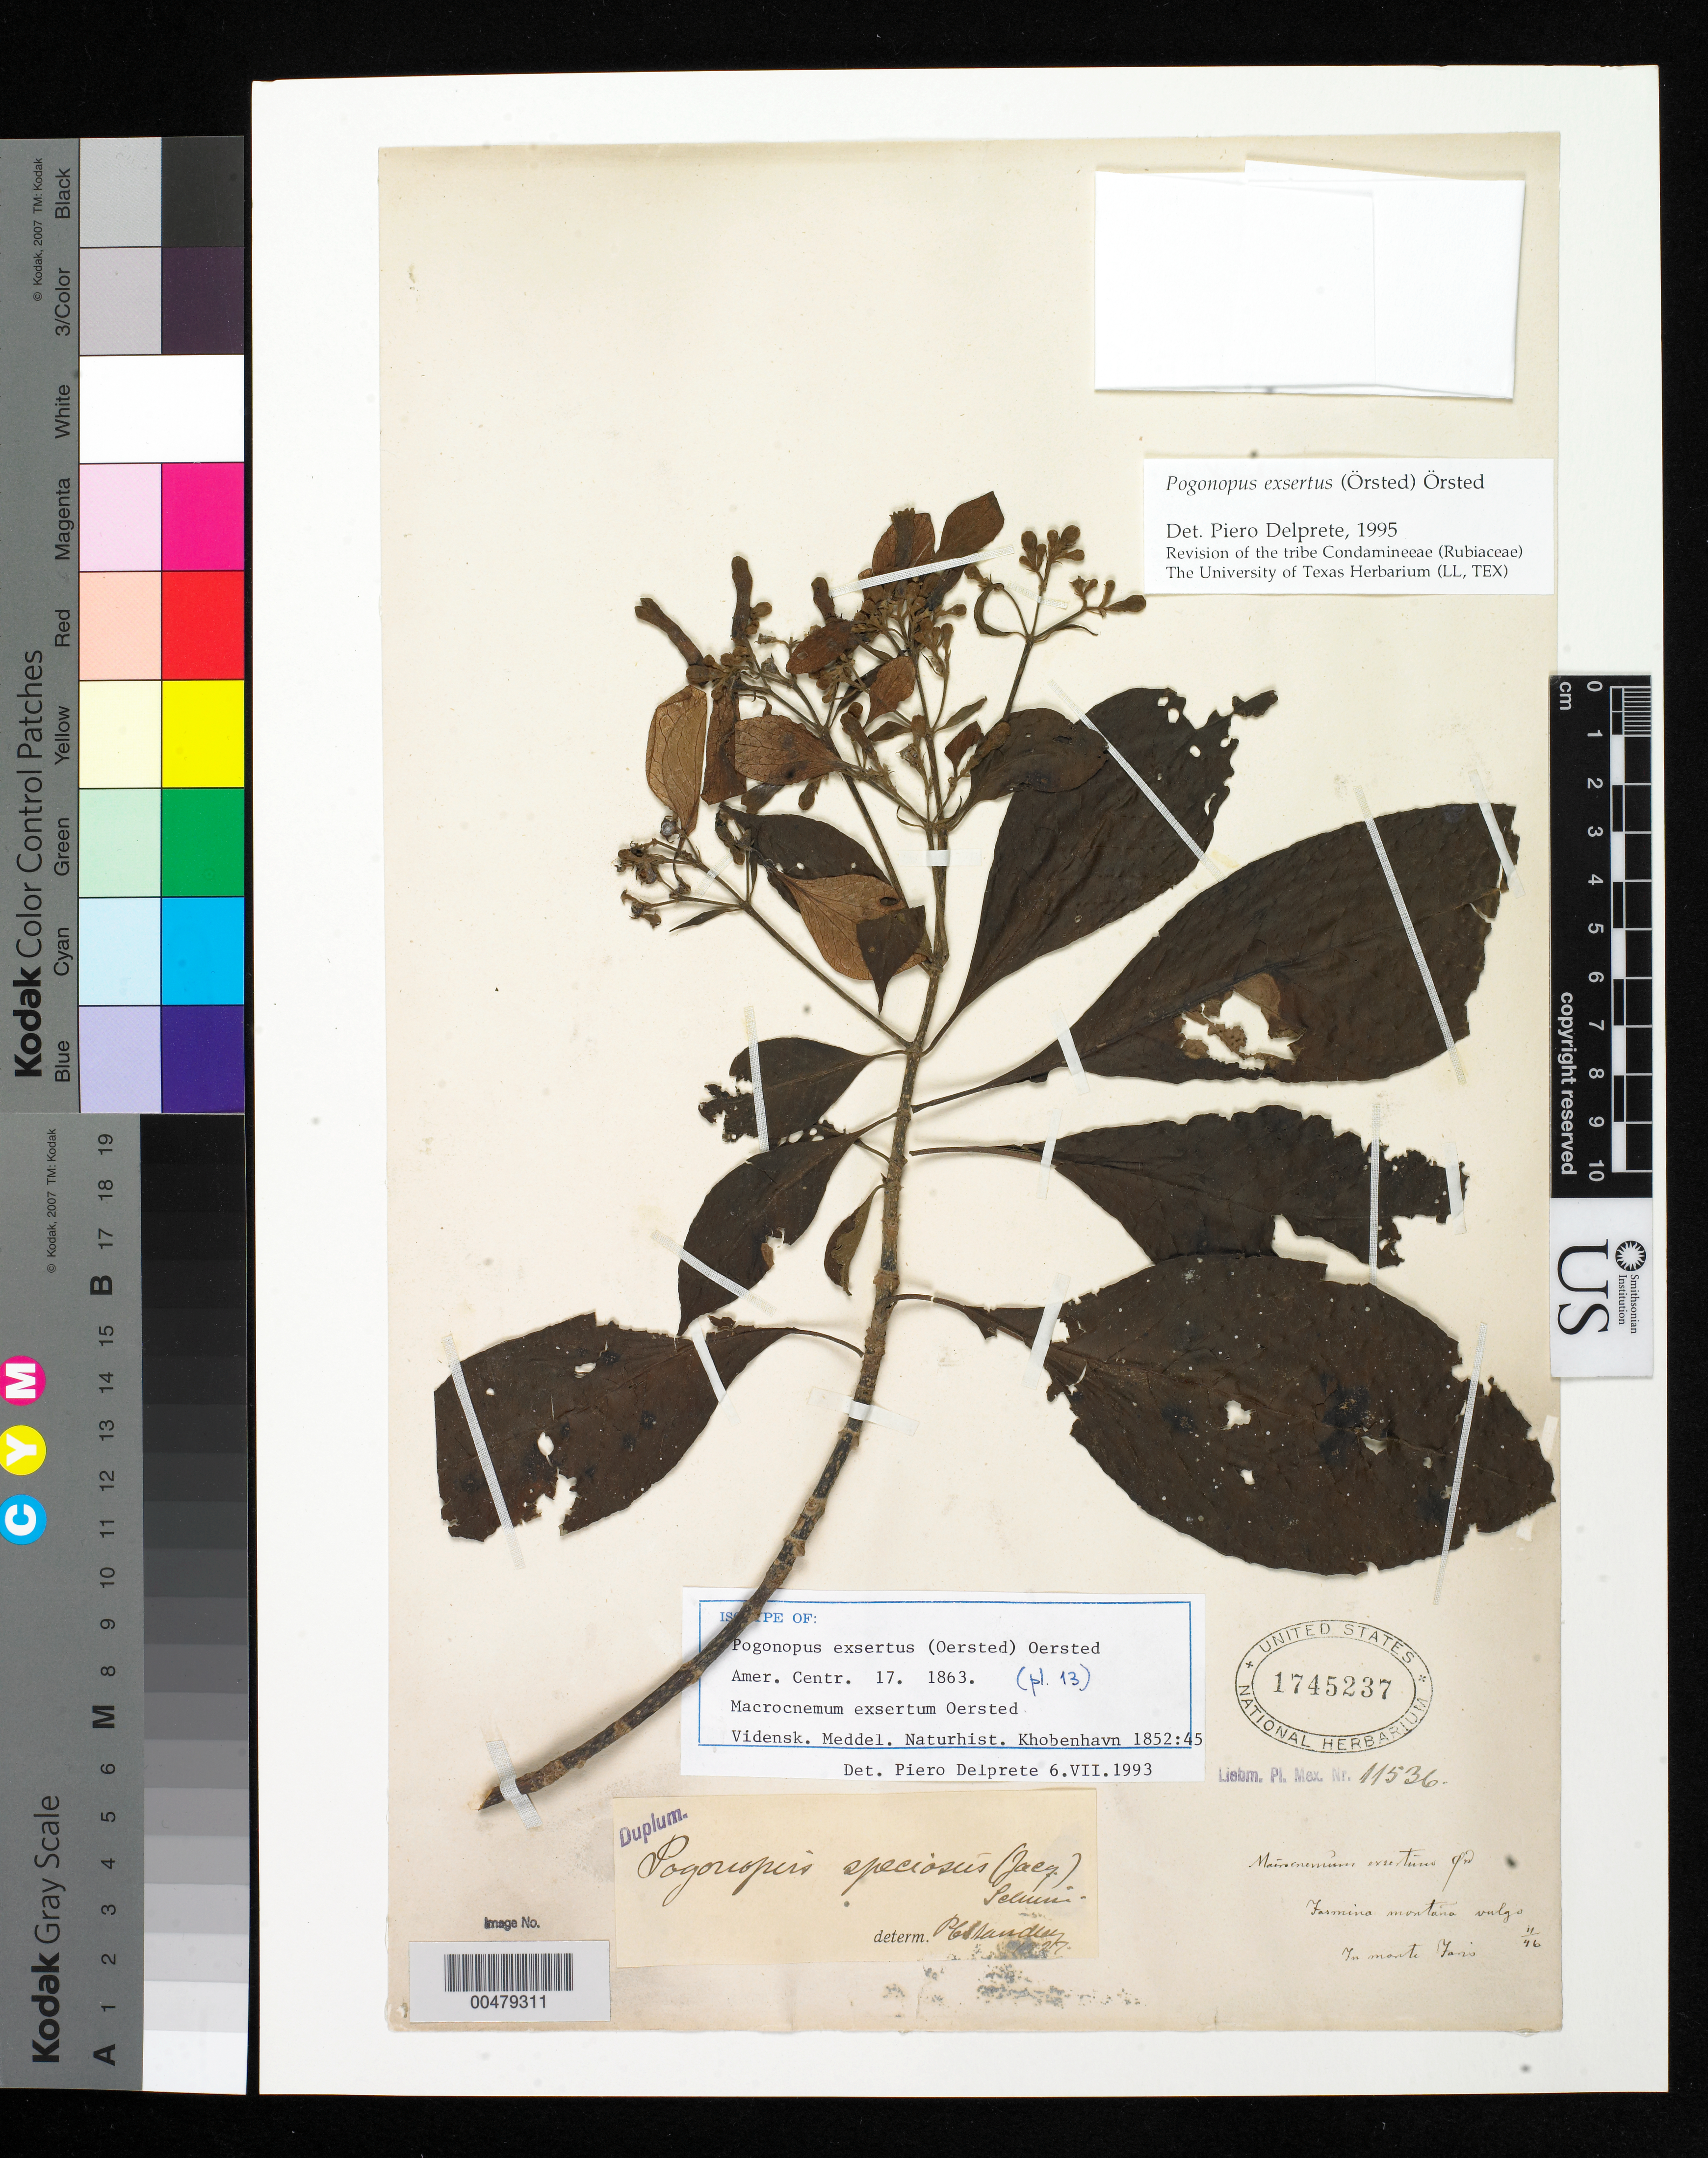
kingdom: Plantae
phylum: Tracheophyta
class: Magnoliopsida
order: Gentianales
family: Rubiaceae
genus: Macrocnemum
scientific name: Macrocnemum exsertum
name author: Oerst.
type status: Isotype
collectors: F. M. Liebmann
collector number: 11536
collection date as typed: Nov 1846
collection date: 1846-11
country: Costa Rica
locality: Fasmina Montana Vulgo in Montis Jaris.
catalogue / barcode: US 1745237